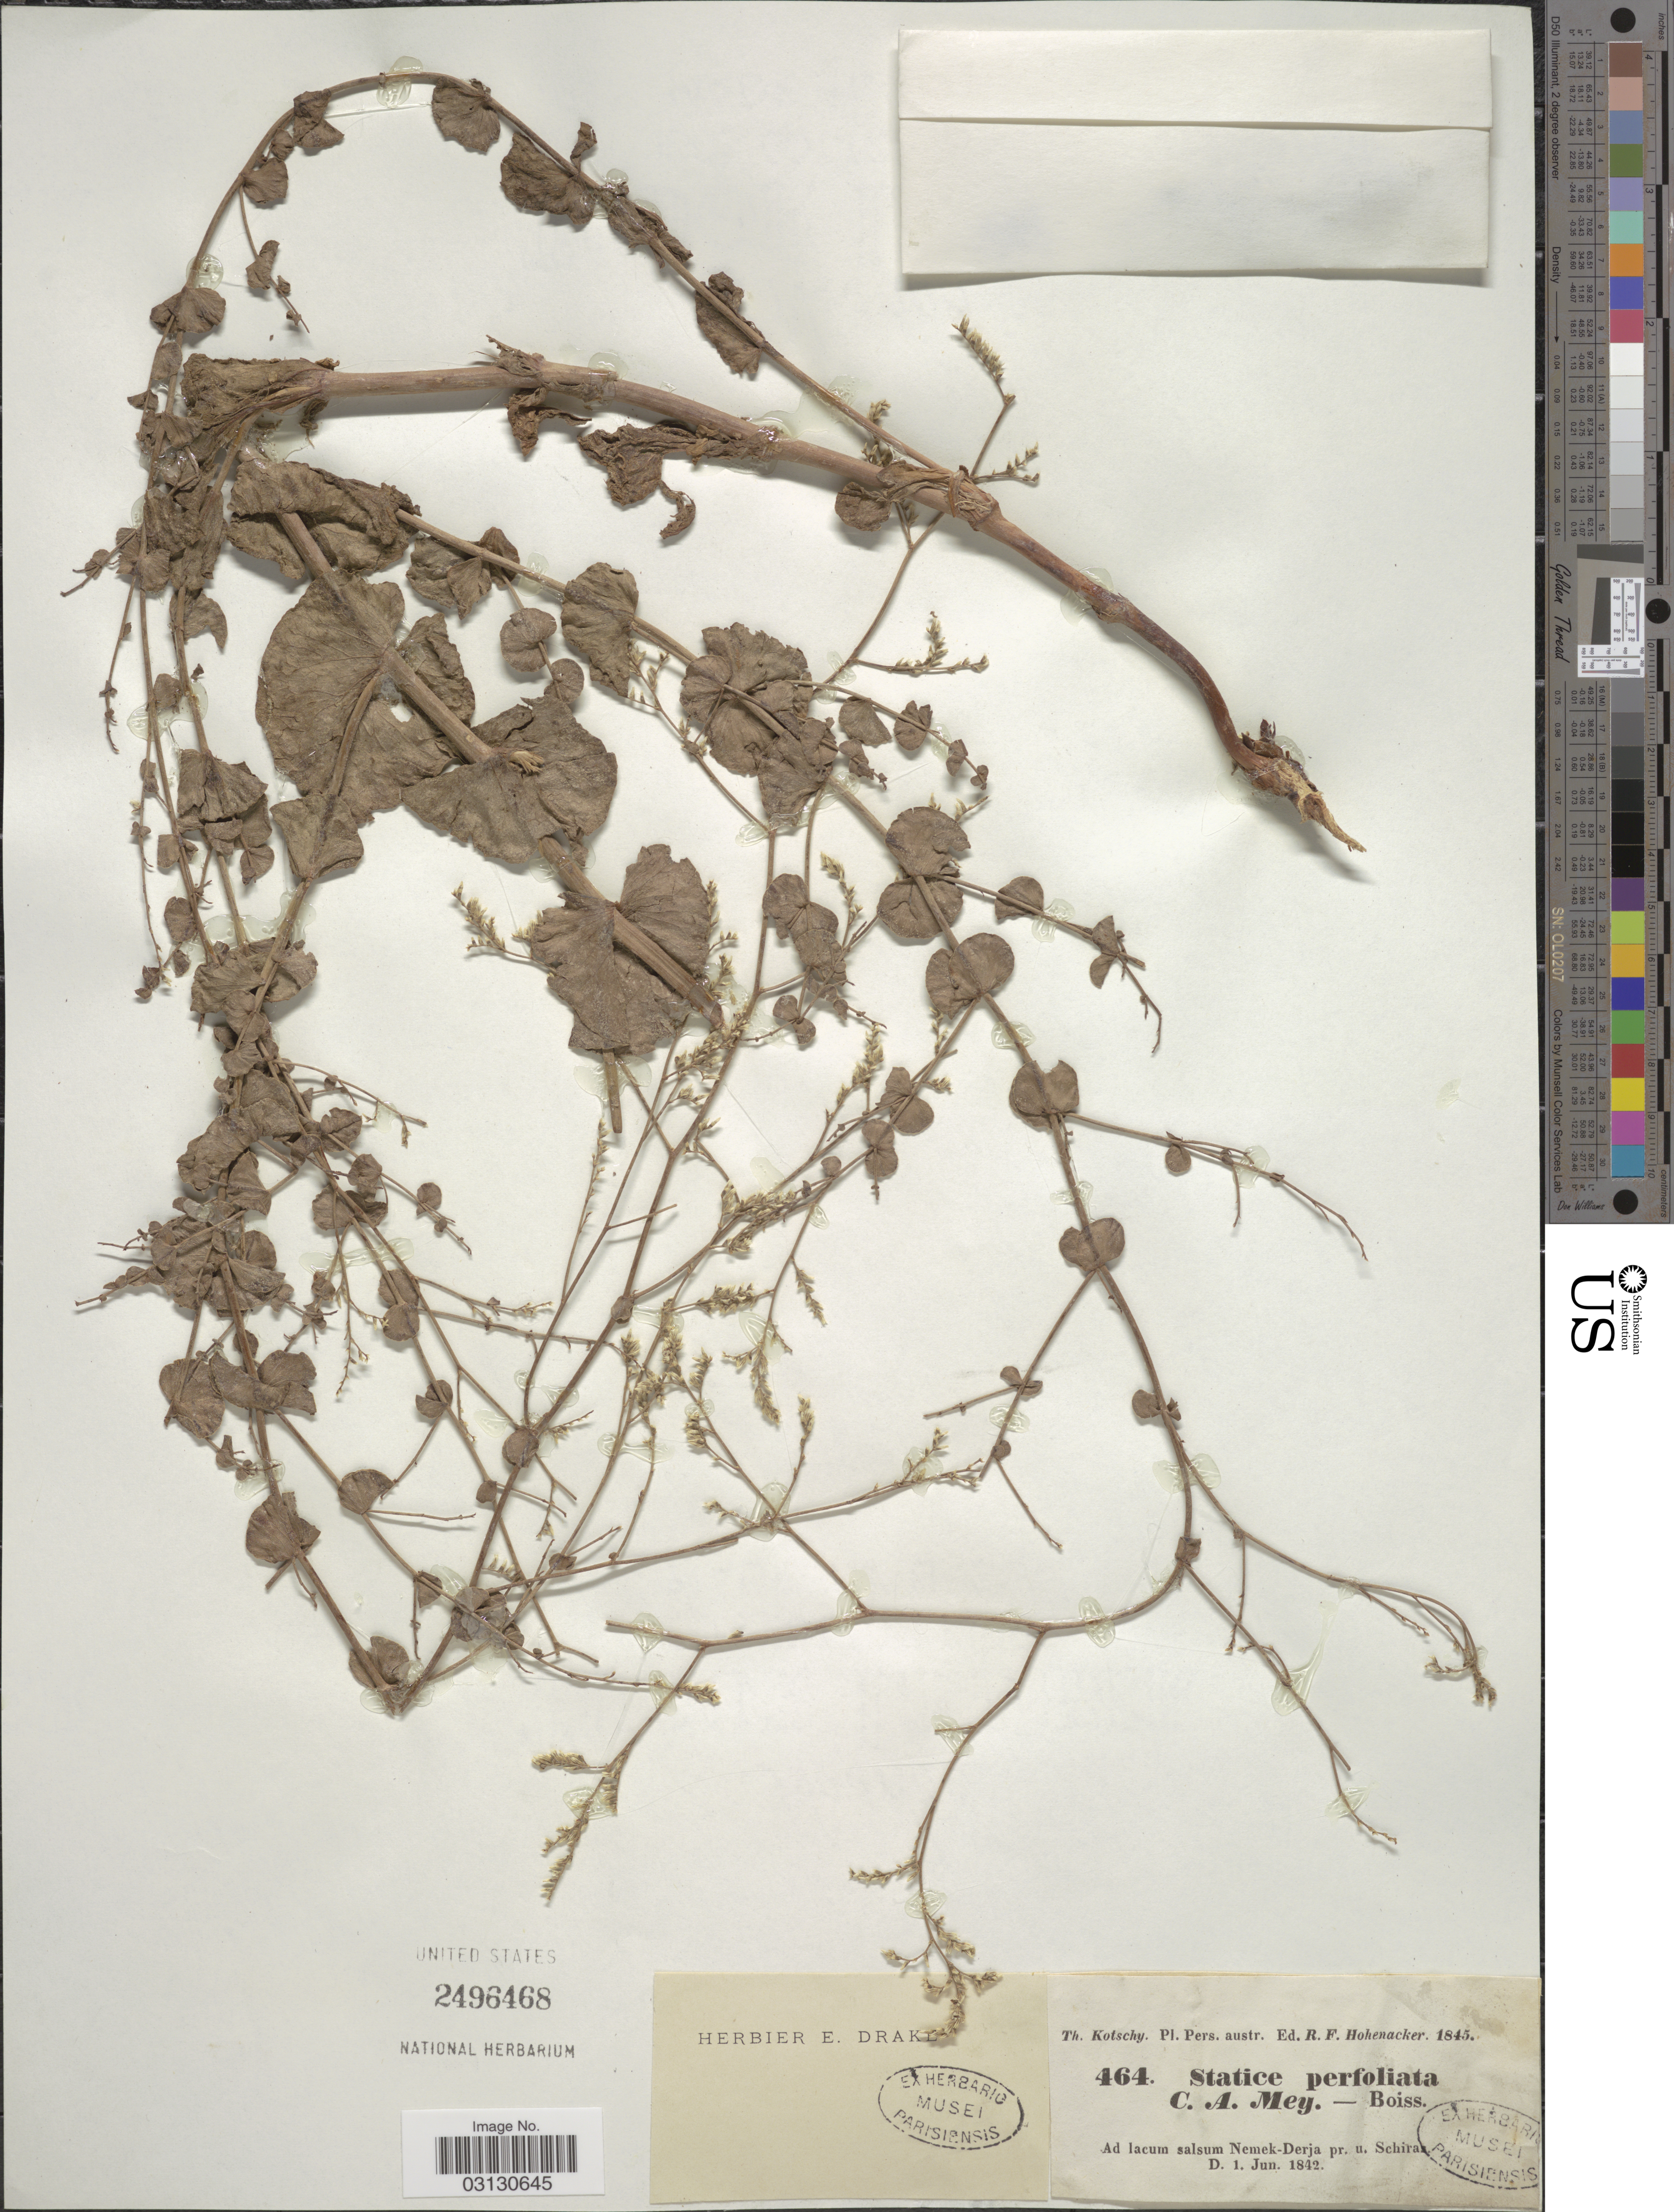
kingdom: Plantae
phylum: Tracheophyta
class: Magnoliopsida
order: Caryophyllales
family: Plumbaginaceae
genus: Limonium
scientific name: Limonium perfoliatum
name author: (Kar. ex Boiss.) Kuntze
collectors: K. G. Kotschy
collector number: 464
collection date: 1842-06-01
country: Iran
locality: Pers. austr., Ad lacum salsum Nemek-Derja pr. u. Schiras.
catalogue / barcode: US 2496468